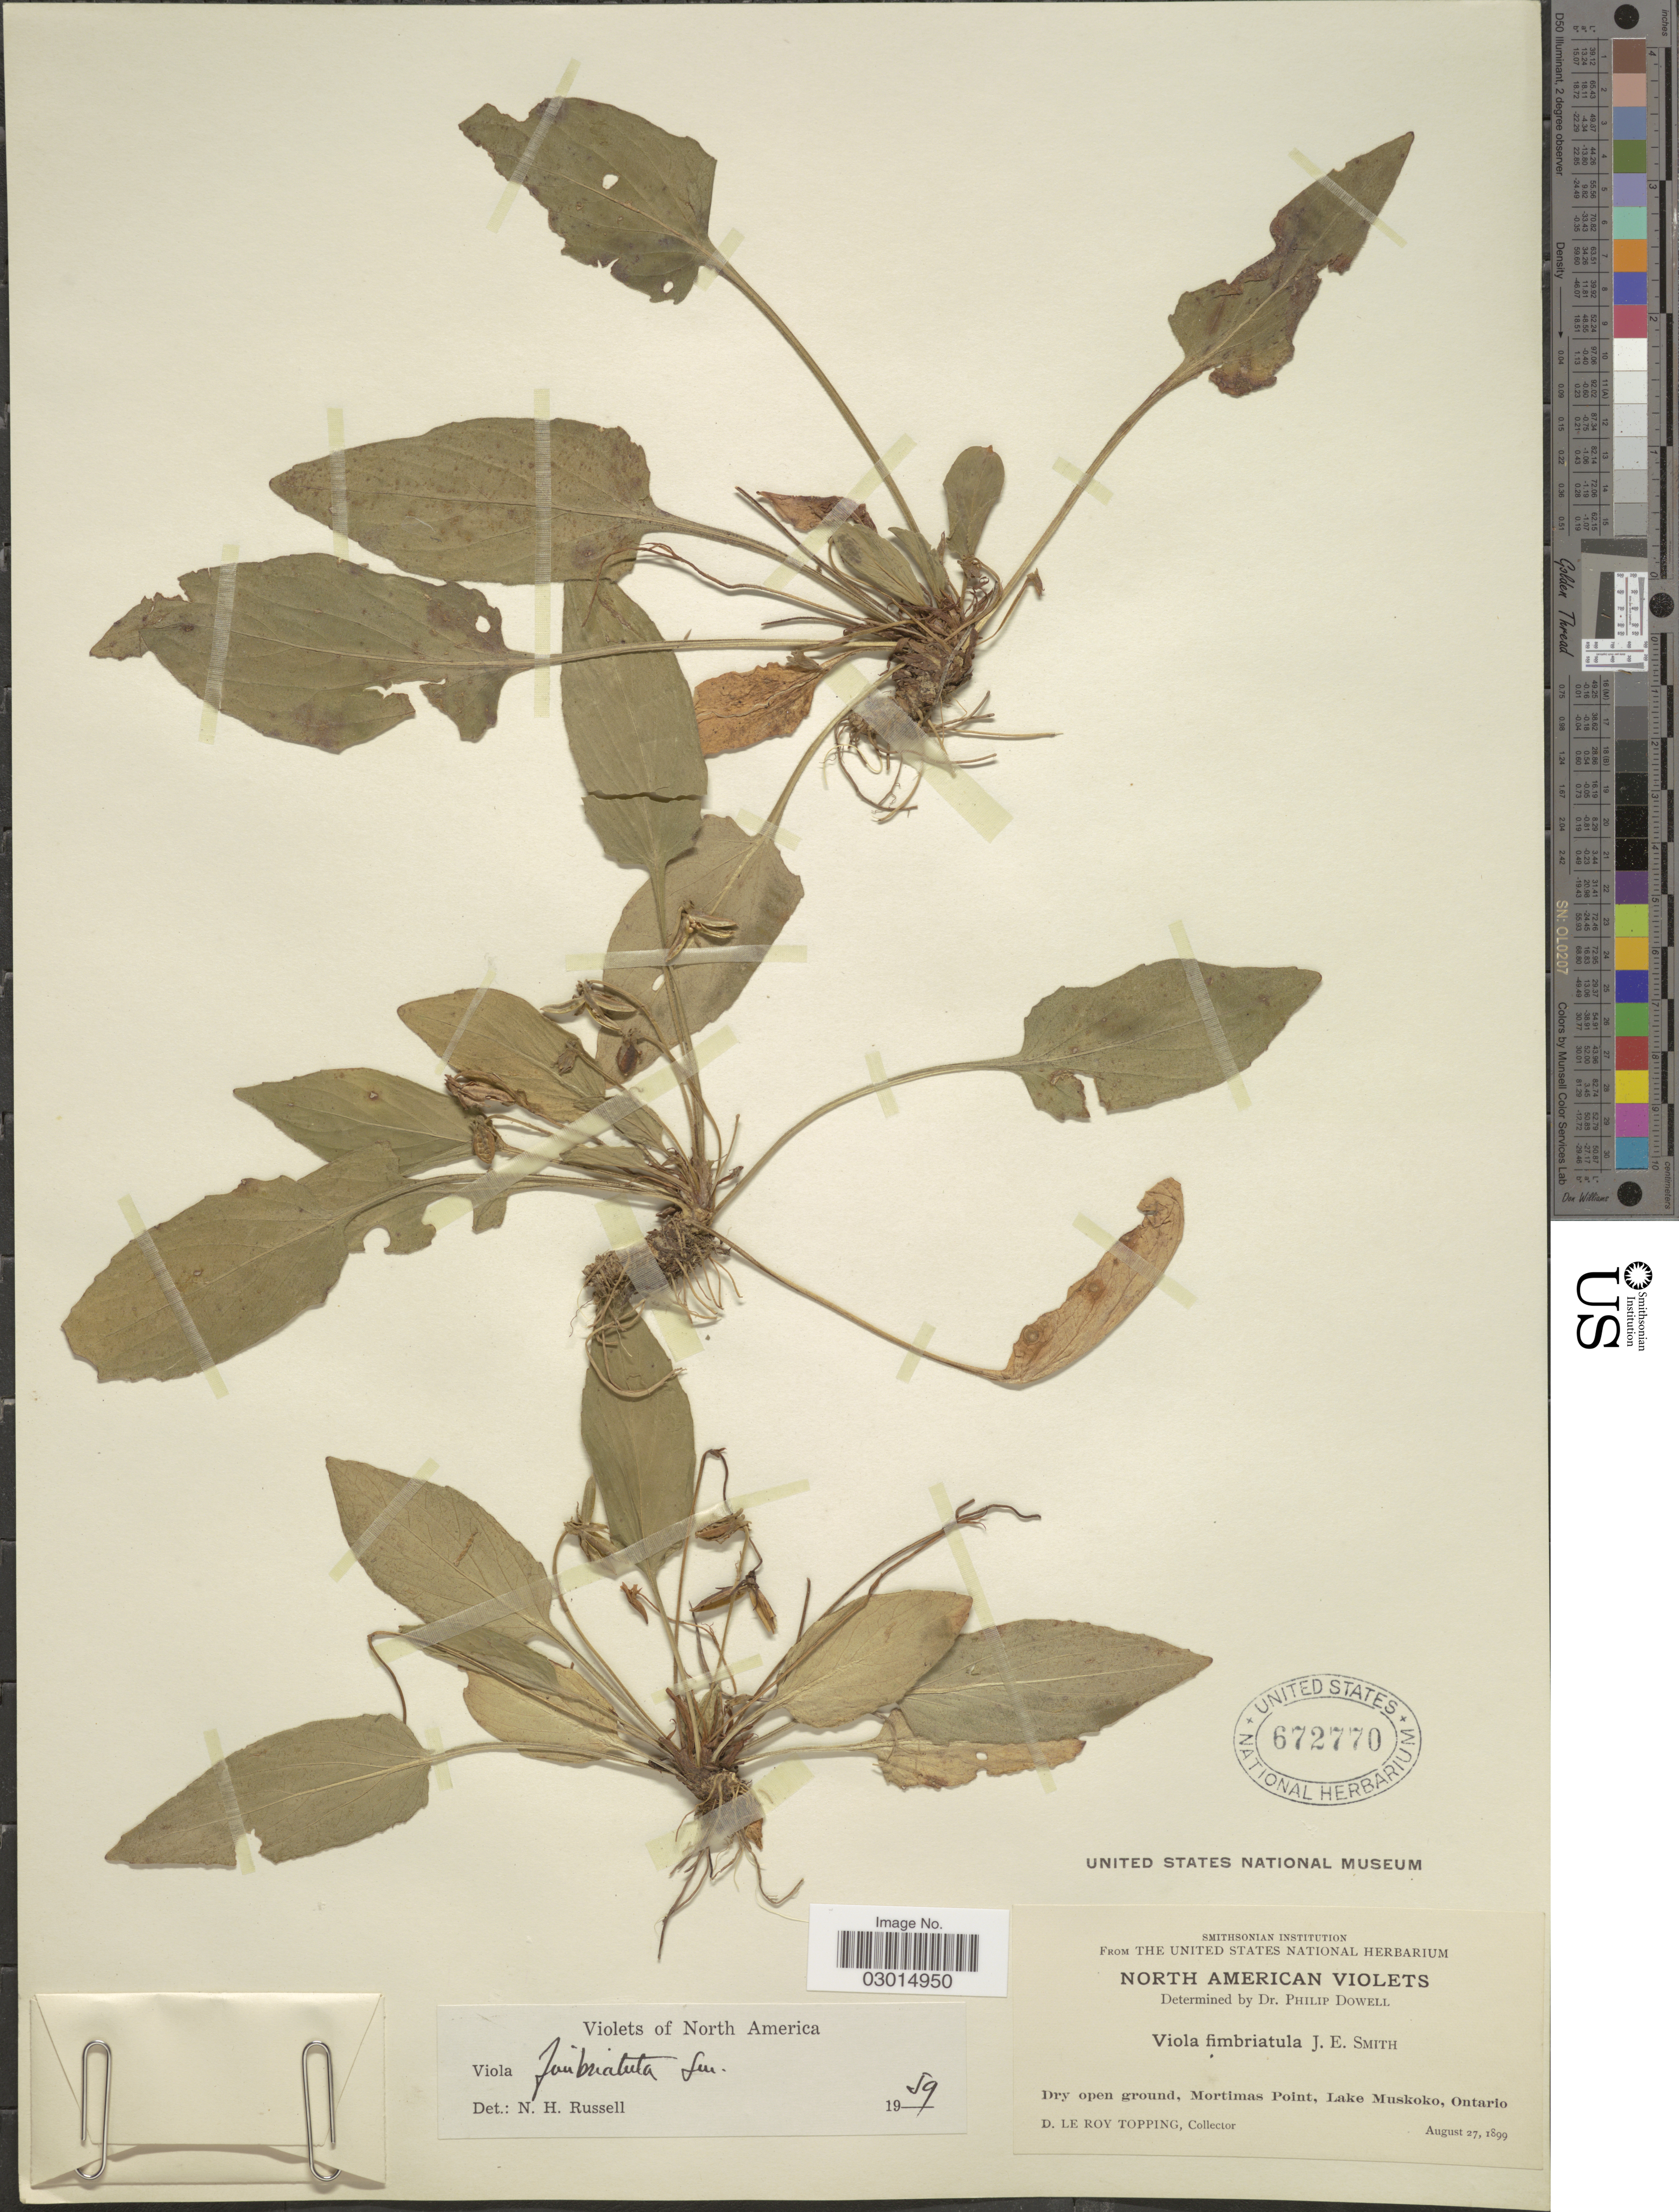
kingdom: Plantae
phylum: Tracheophyta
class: Magnoliopsida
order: Malpighiales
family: Violaceae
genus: Viola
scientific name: Viola fimbriatula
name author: Small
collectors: D. L. Topping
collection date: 1899-08-27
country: Canada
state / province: Ontario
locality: Mortimas Point, Lake Muskoko.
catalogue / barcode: US 672770